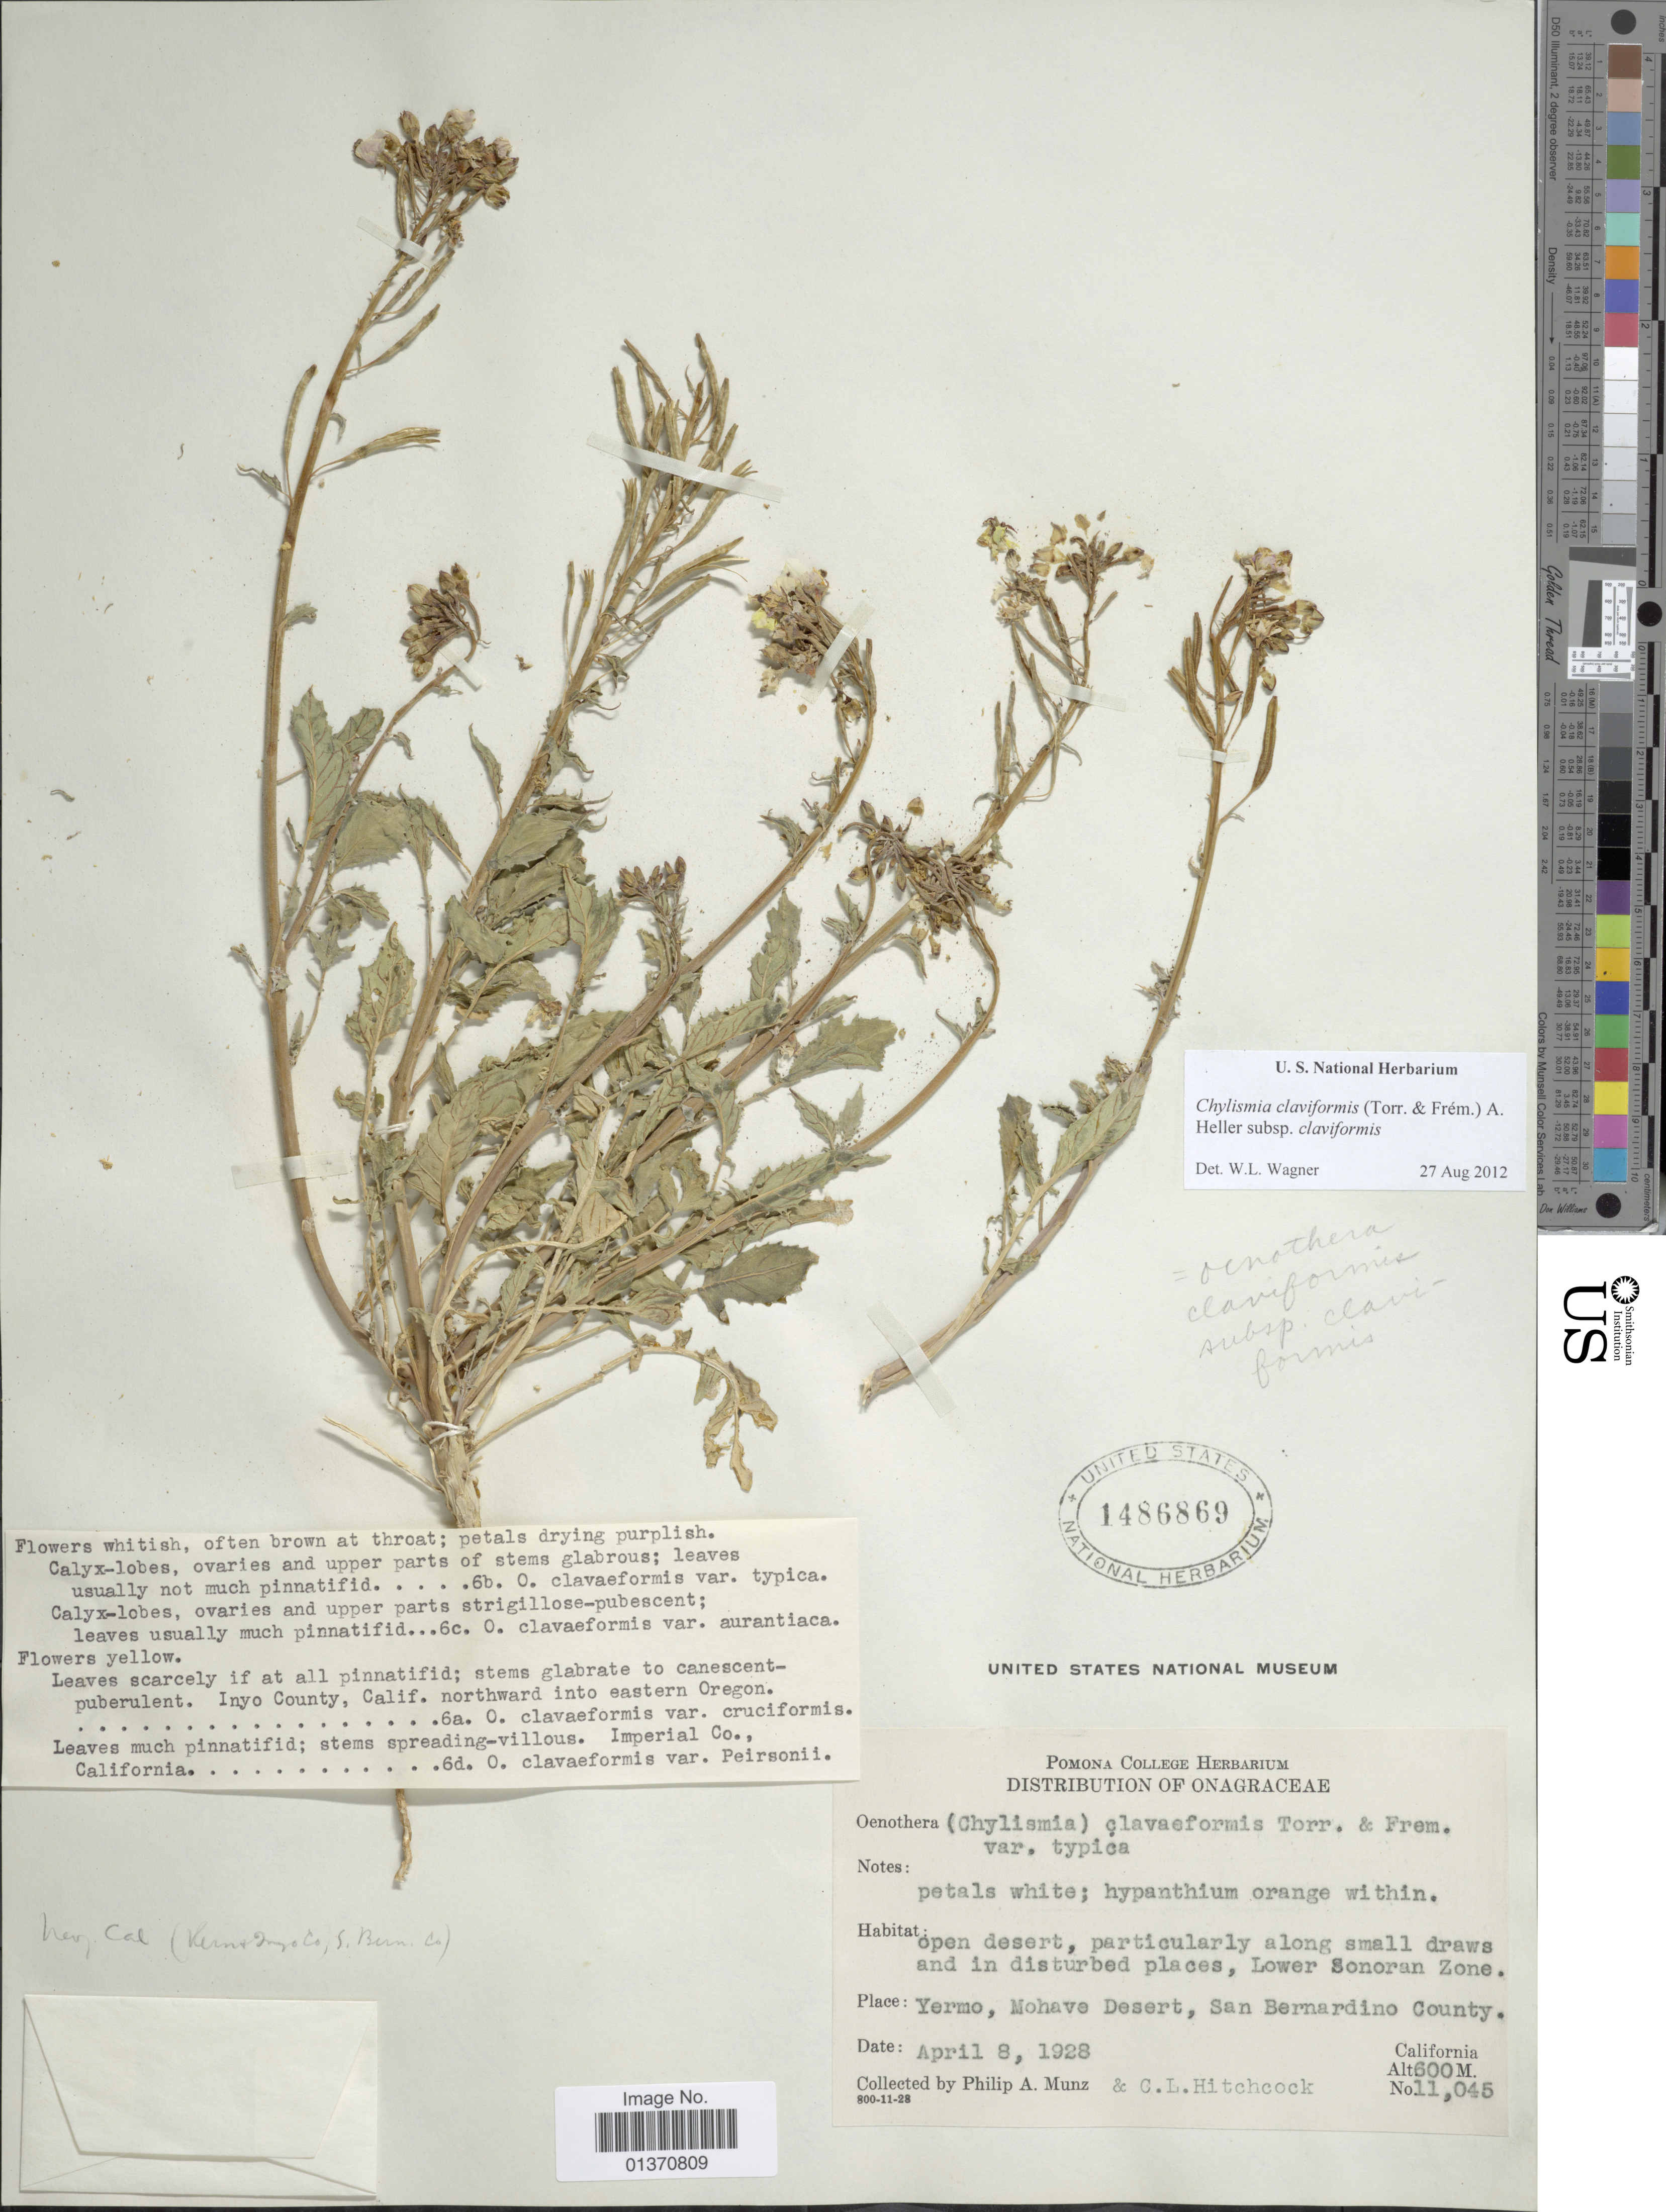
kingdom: Plantae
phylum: Tracheophyta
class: Magnoliopsida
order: Myrtales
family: Onagraceae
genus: Chylismia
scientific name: Chylismia claviformis subsp. claviformis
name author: (Torr. & Frém.) A. Heller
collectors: P. A. Munz & C. L. Hitchcock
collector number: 11045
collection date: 1928-04-08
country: United States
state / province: California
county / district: San Bernardino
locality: Yermo, Mohave Desert, San Bernardino County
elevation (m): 600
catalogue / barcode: US 1486869